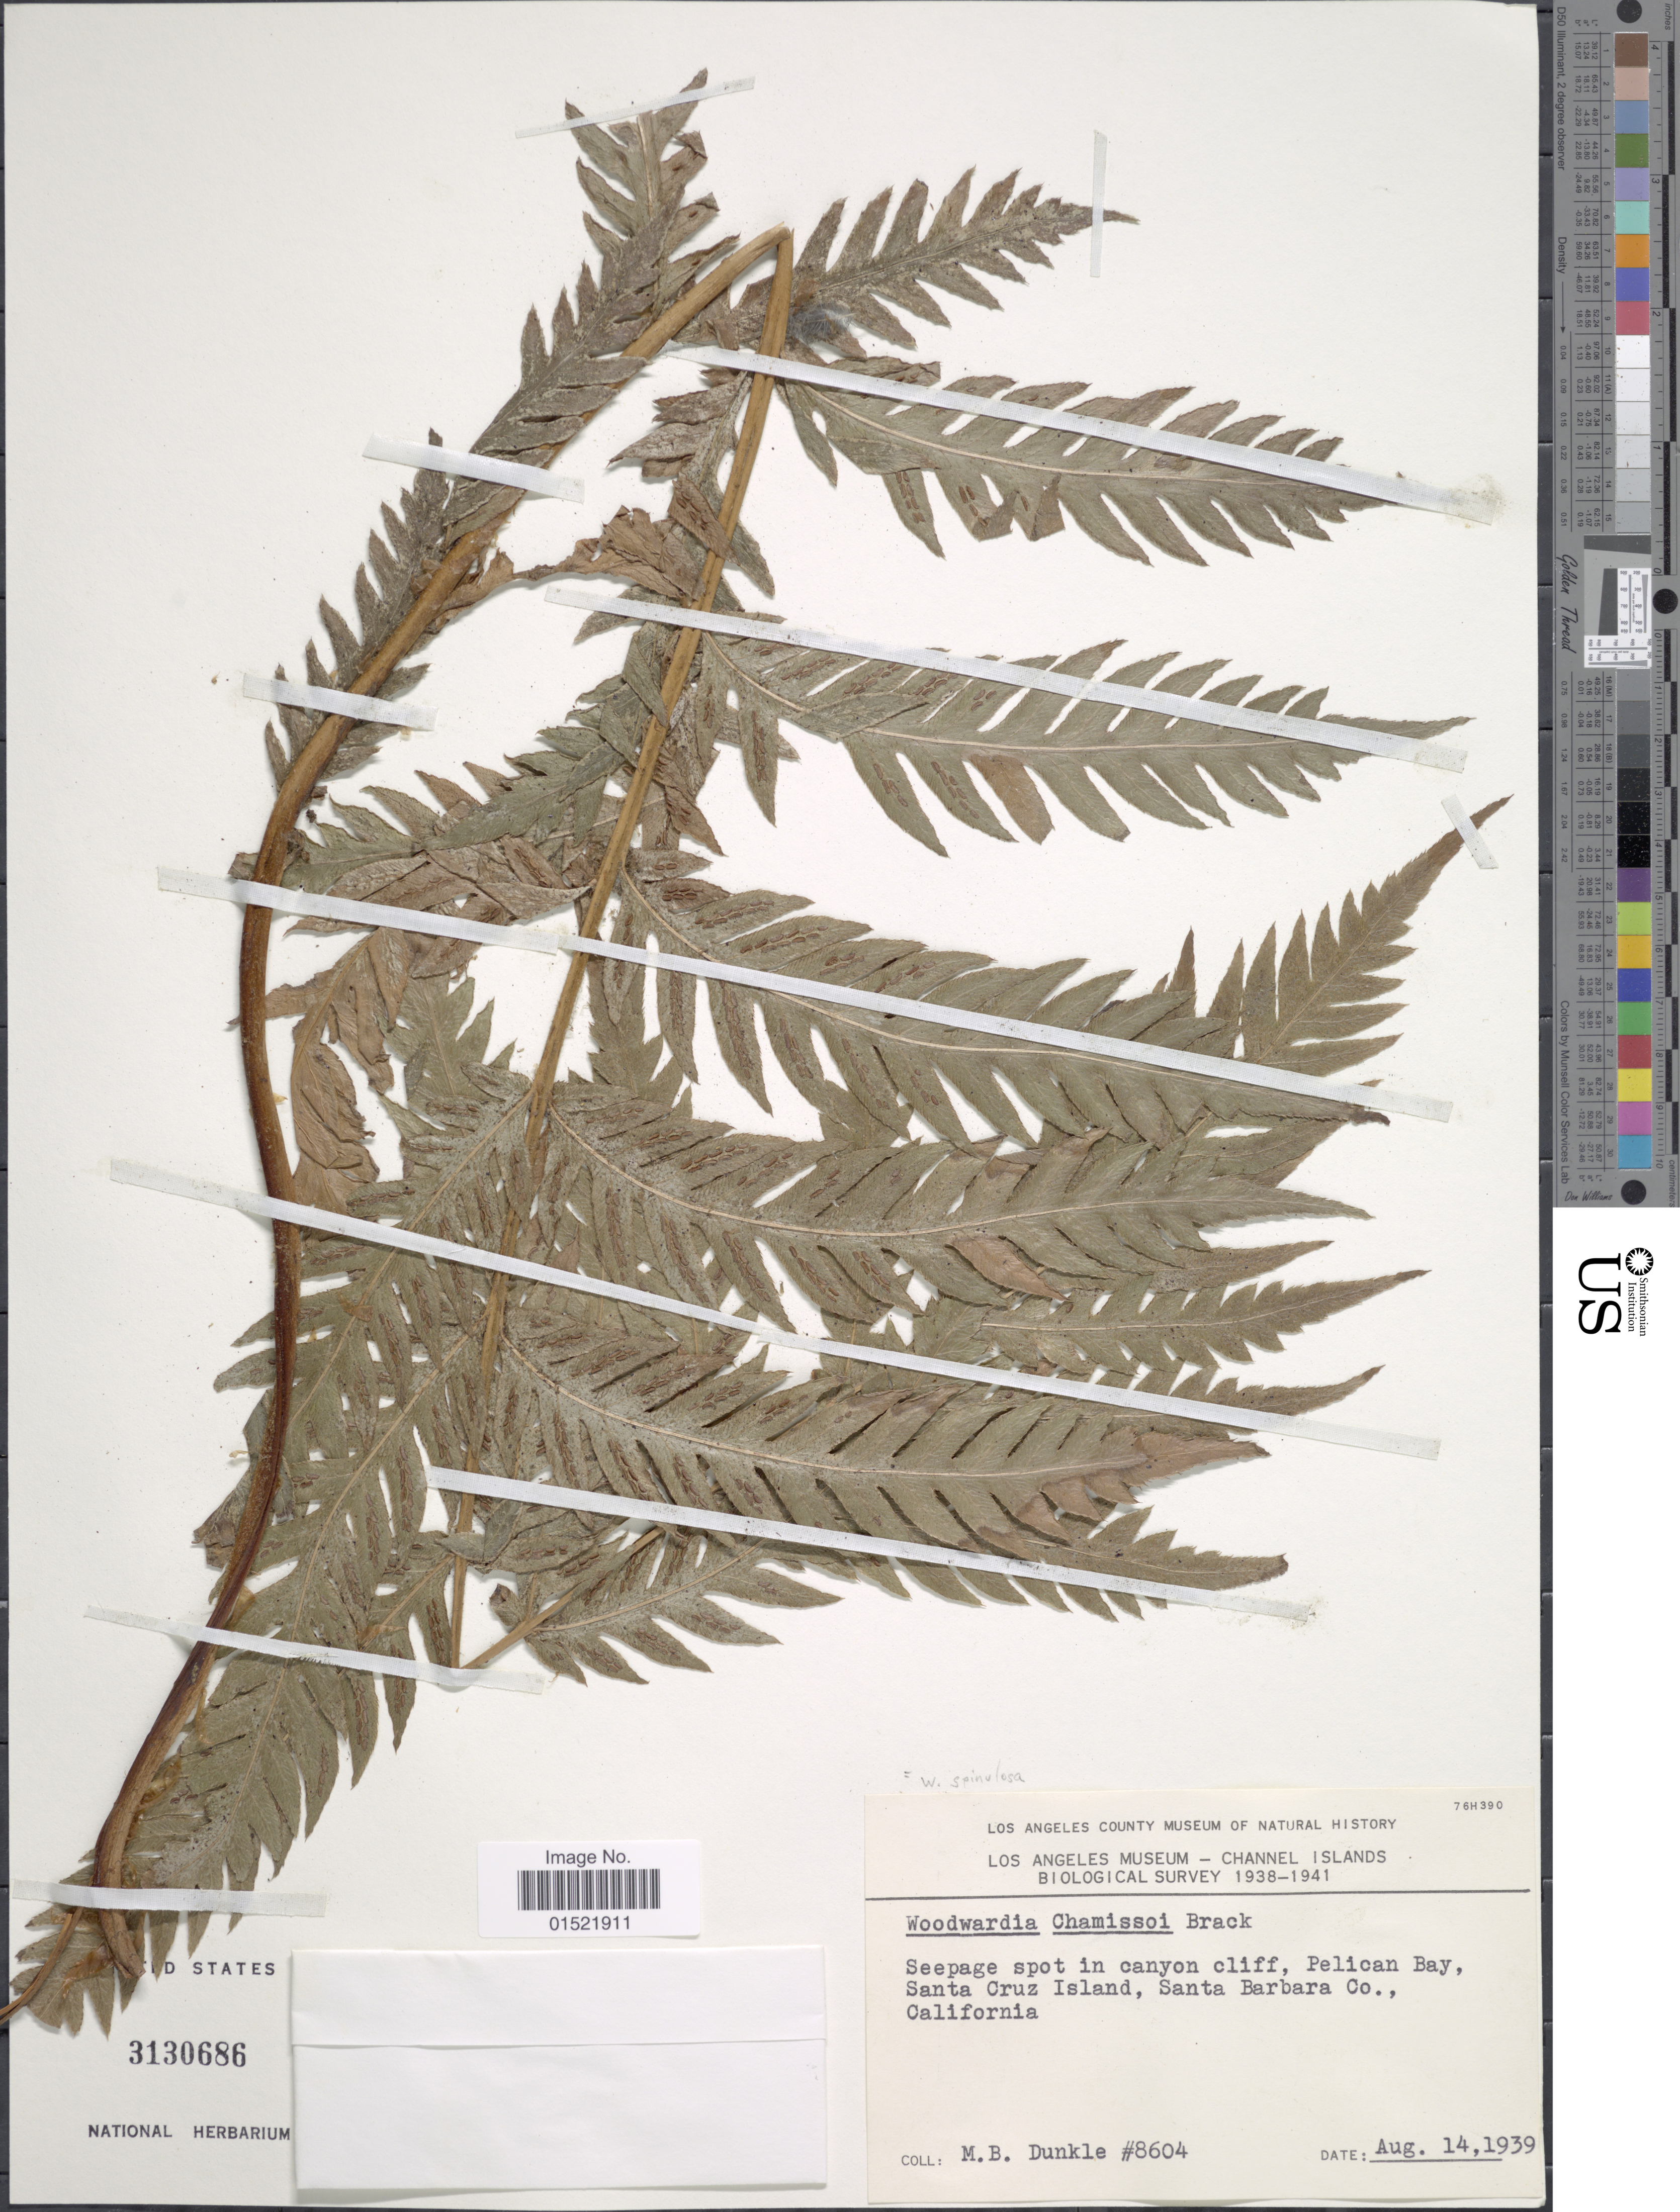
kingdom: Plantae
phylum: Tracheophyta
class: Polypodiopsida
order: Polypodiales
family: Blechnaceae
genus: Woodwardia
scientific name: Woodwardia fimbriata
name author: Sm.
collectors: M. Dunkle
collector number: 8604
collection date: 1939-08-14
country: United States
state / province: California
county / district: Santa Barbara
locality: Seapage spot in canyon cliff, Pelican Bay, Santa Cruz Island, Santa Barbara Co., California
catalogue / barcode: US 3130686